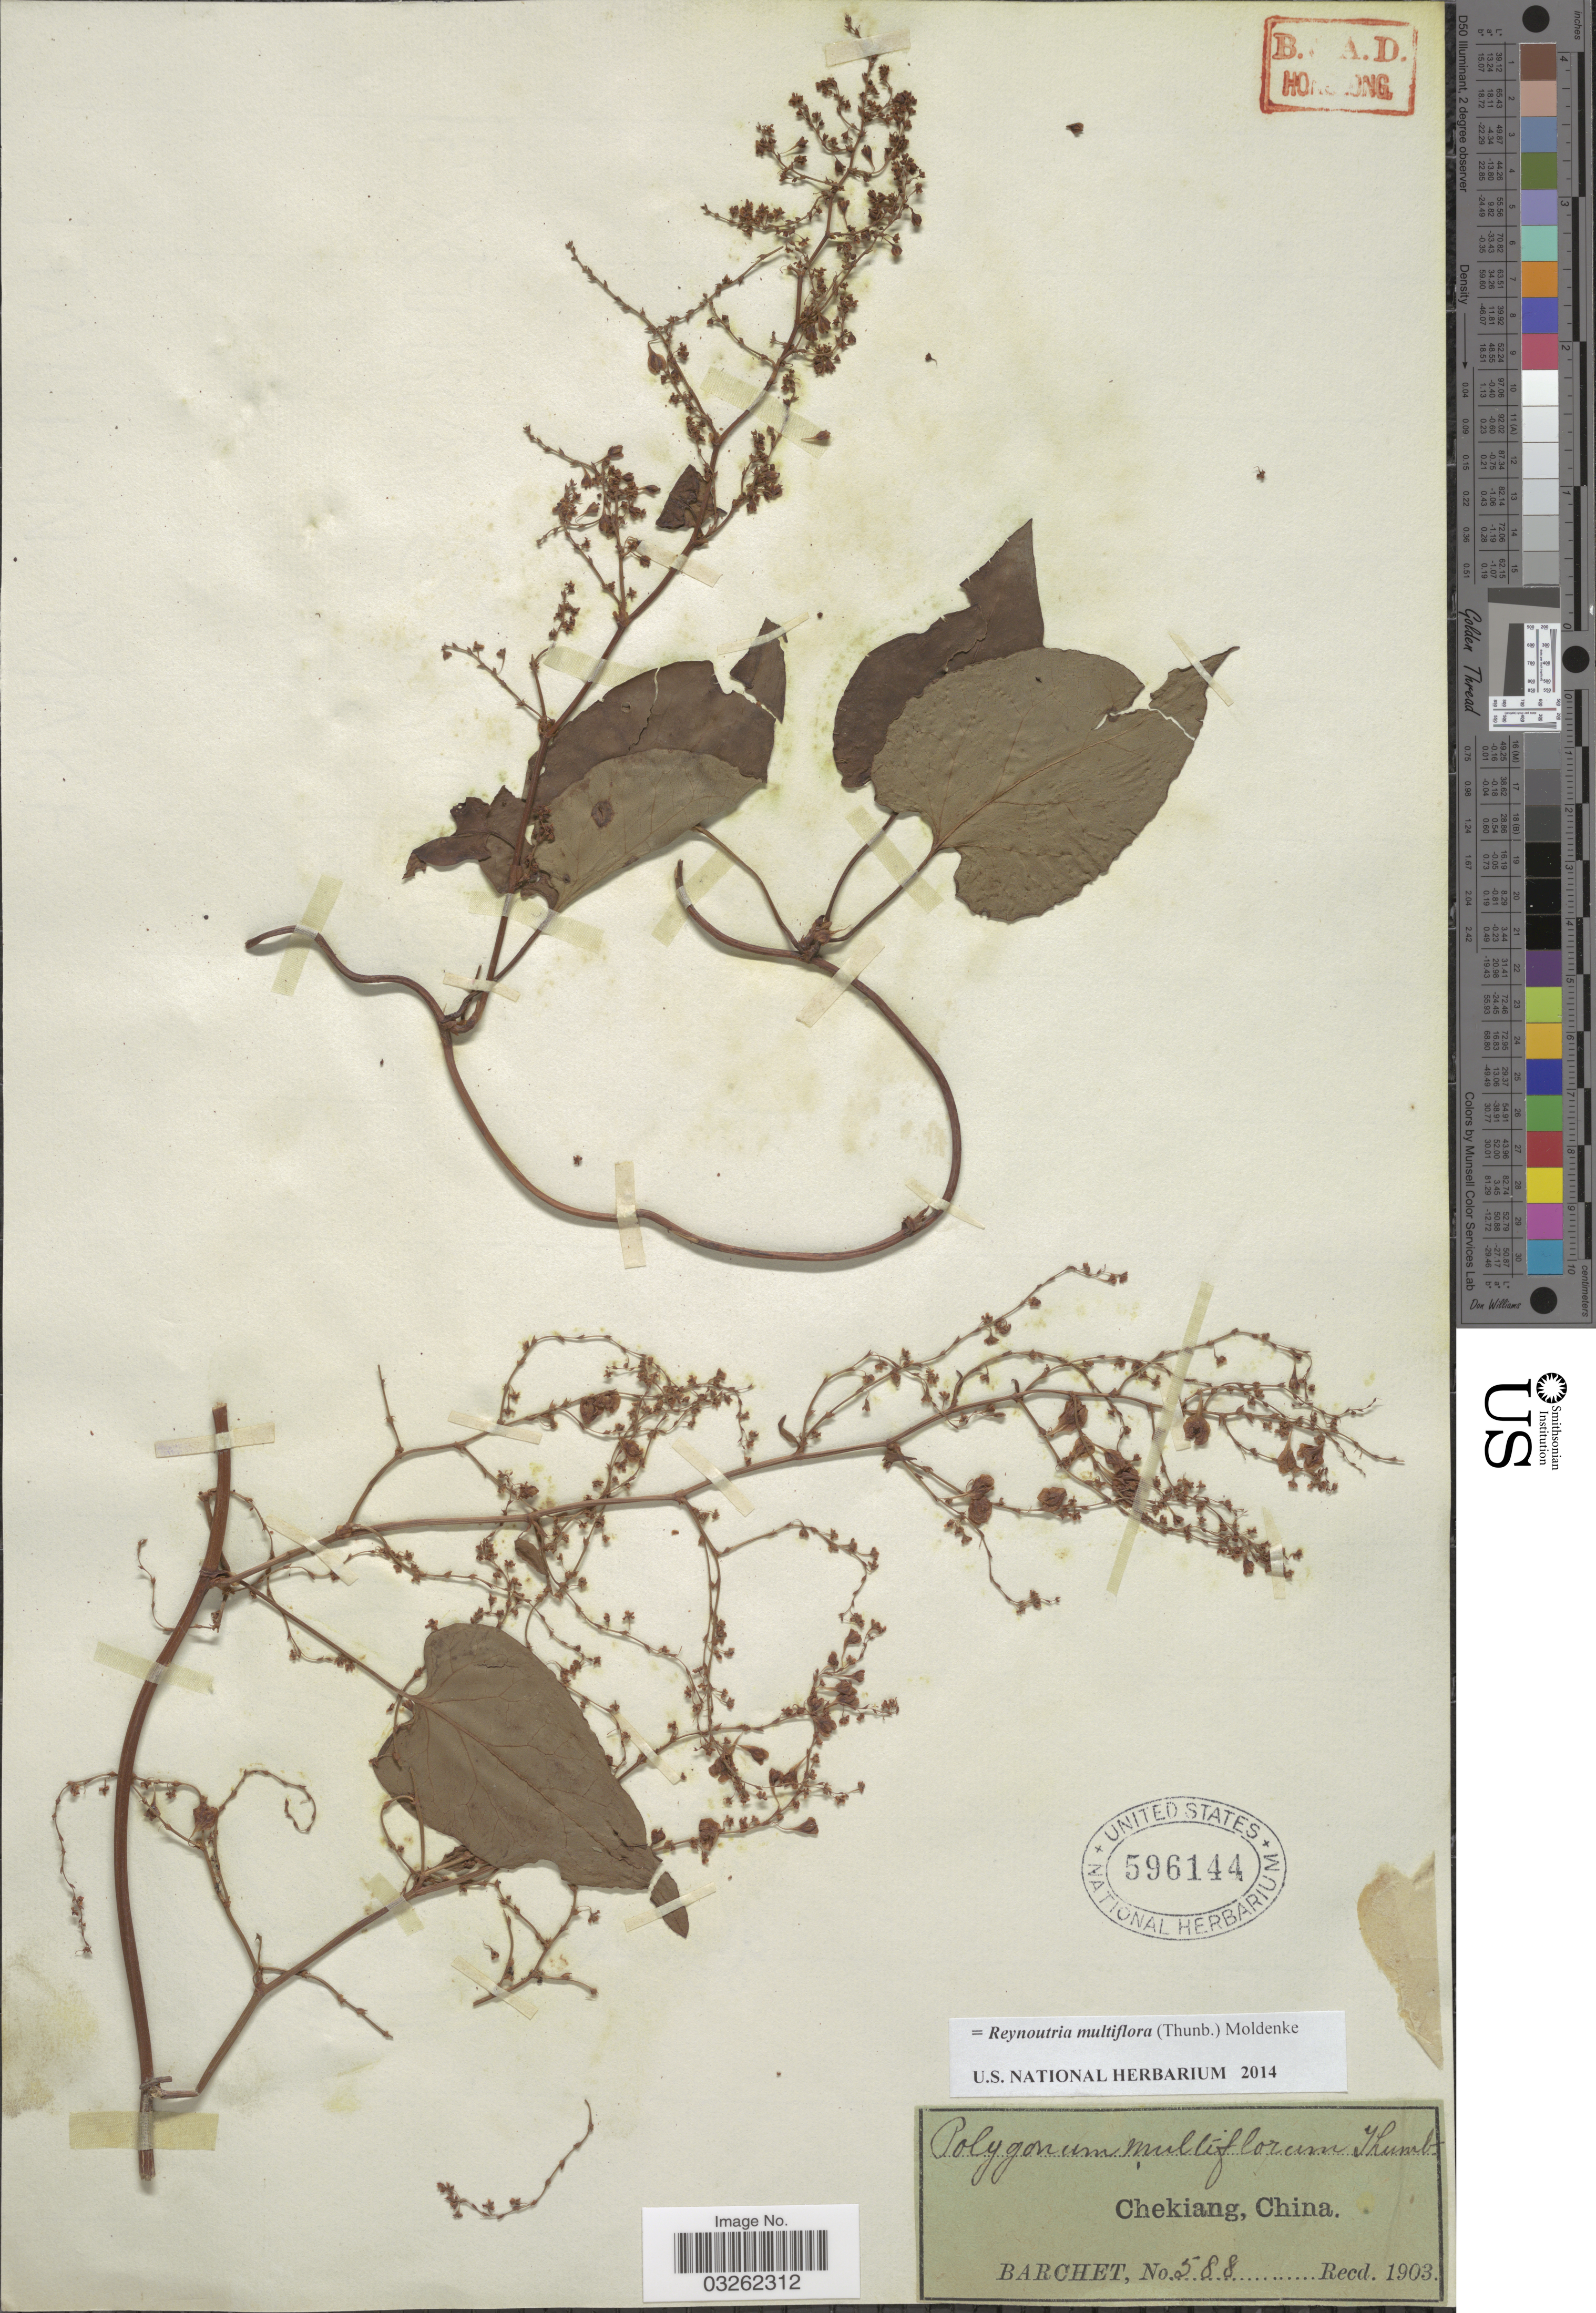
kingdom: Plantae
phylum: Tracheophyta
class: Magnoliopsida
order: Caryophyllales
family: Polygonaceae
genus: Reynoutria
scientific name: Reynoutria multiflora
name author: (Thunb.) Moldenke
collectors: Barchet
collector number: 588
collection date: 1903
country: China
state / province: Zhejiang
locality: Chekiang.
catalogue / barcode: US 596144